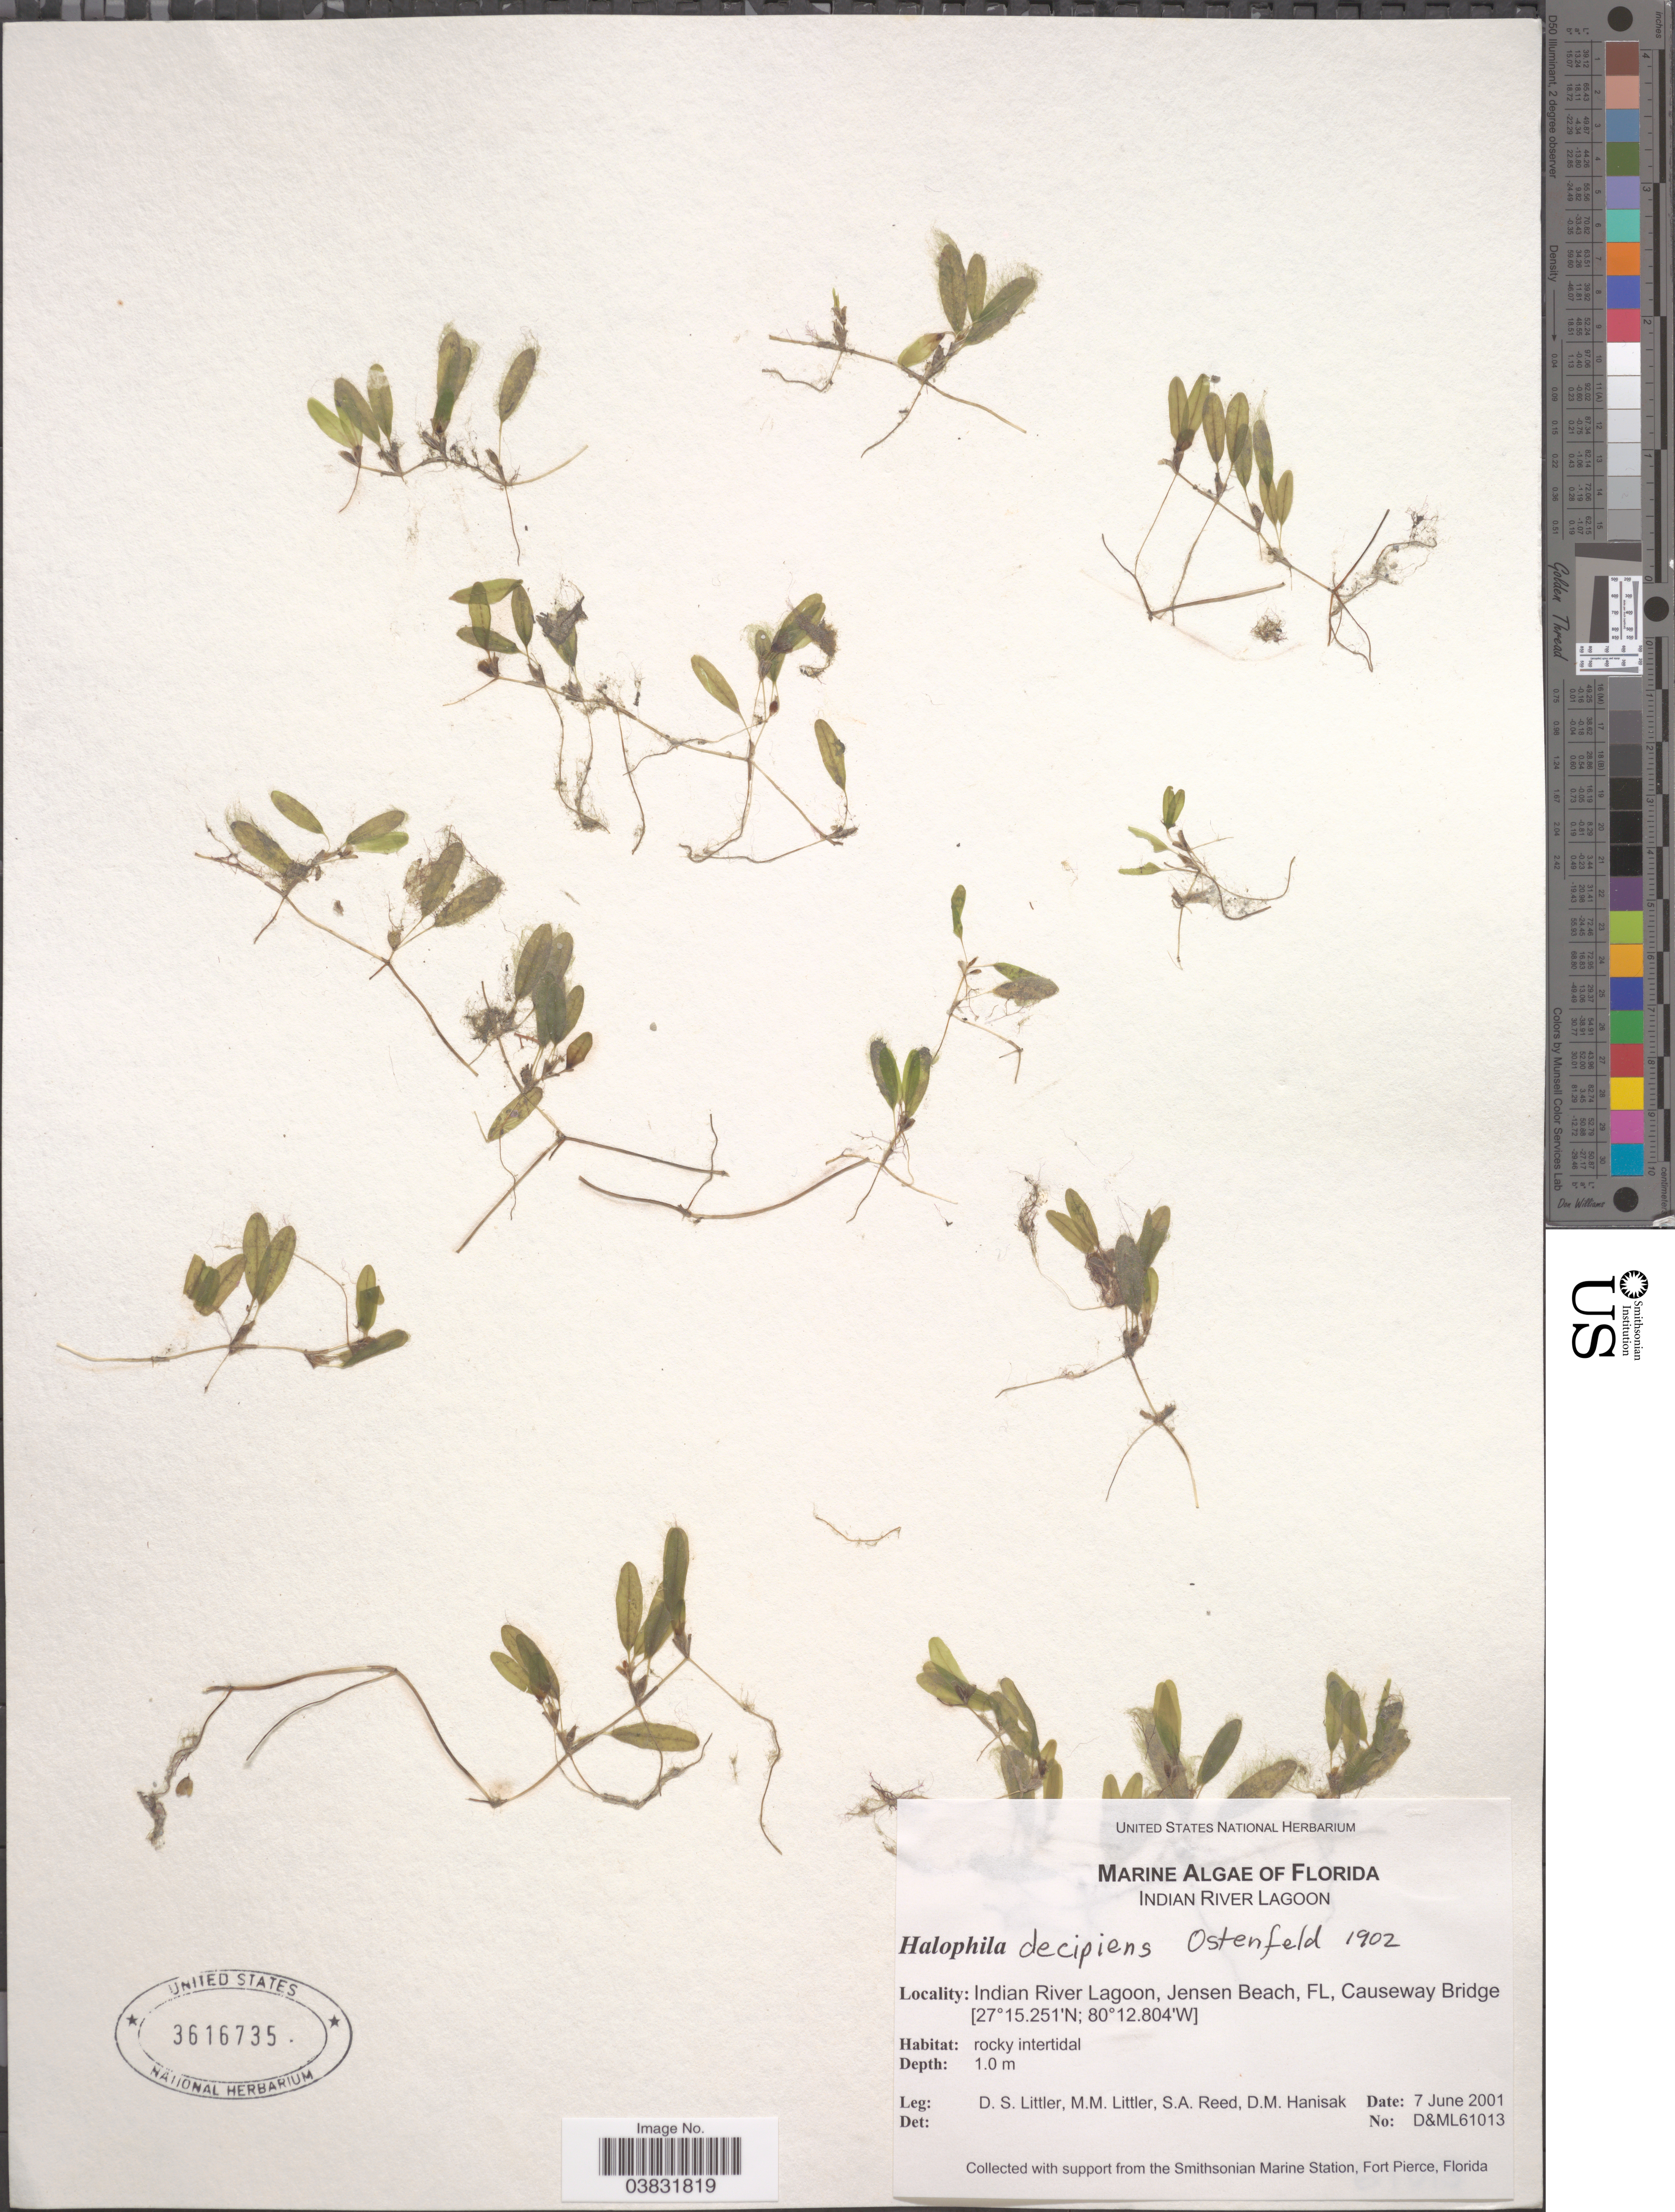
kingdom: Plantae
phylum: Tracheophyta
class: Liliopsida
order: Alismatales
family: Hydrocharitaceae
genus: Halophila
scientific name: Halophila decipiens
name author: Ostenf.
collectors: D. S. Littler, S. Reed & M. Hanisak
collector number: D&ML61013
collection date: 2001-06-07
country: United States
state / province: Florida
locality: Indian River Lagoon, Jensen Beach, FL, Causeway Bridge.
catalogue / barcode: US 3616735